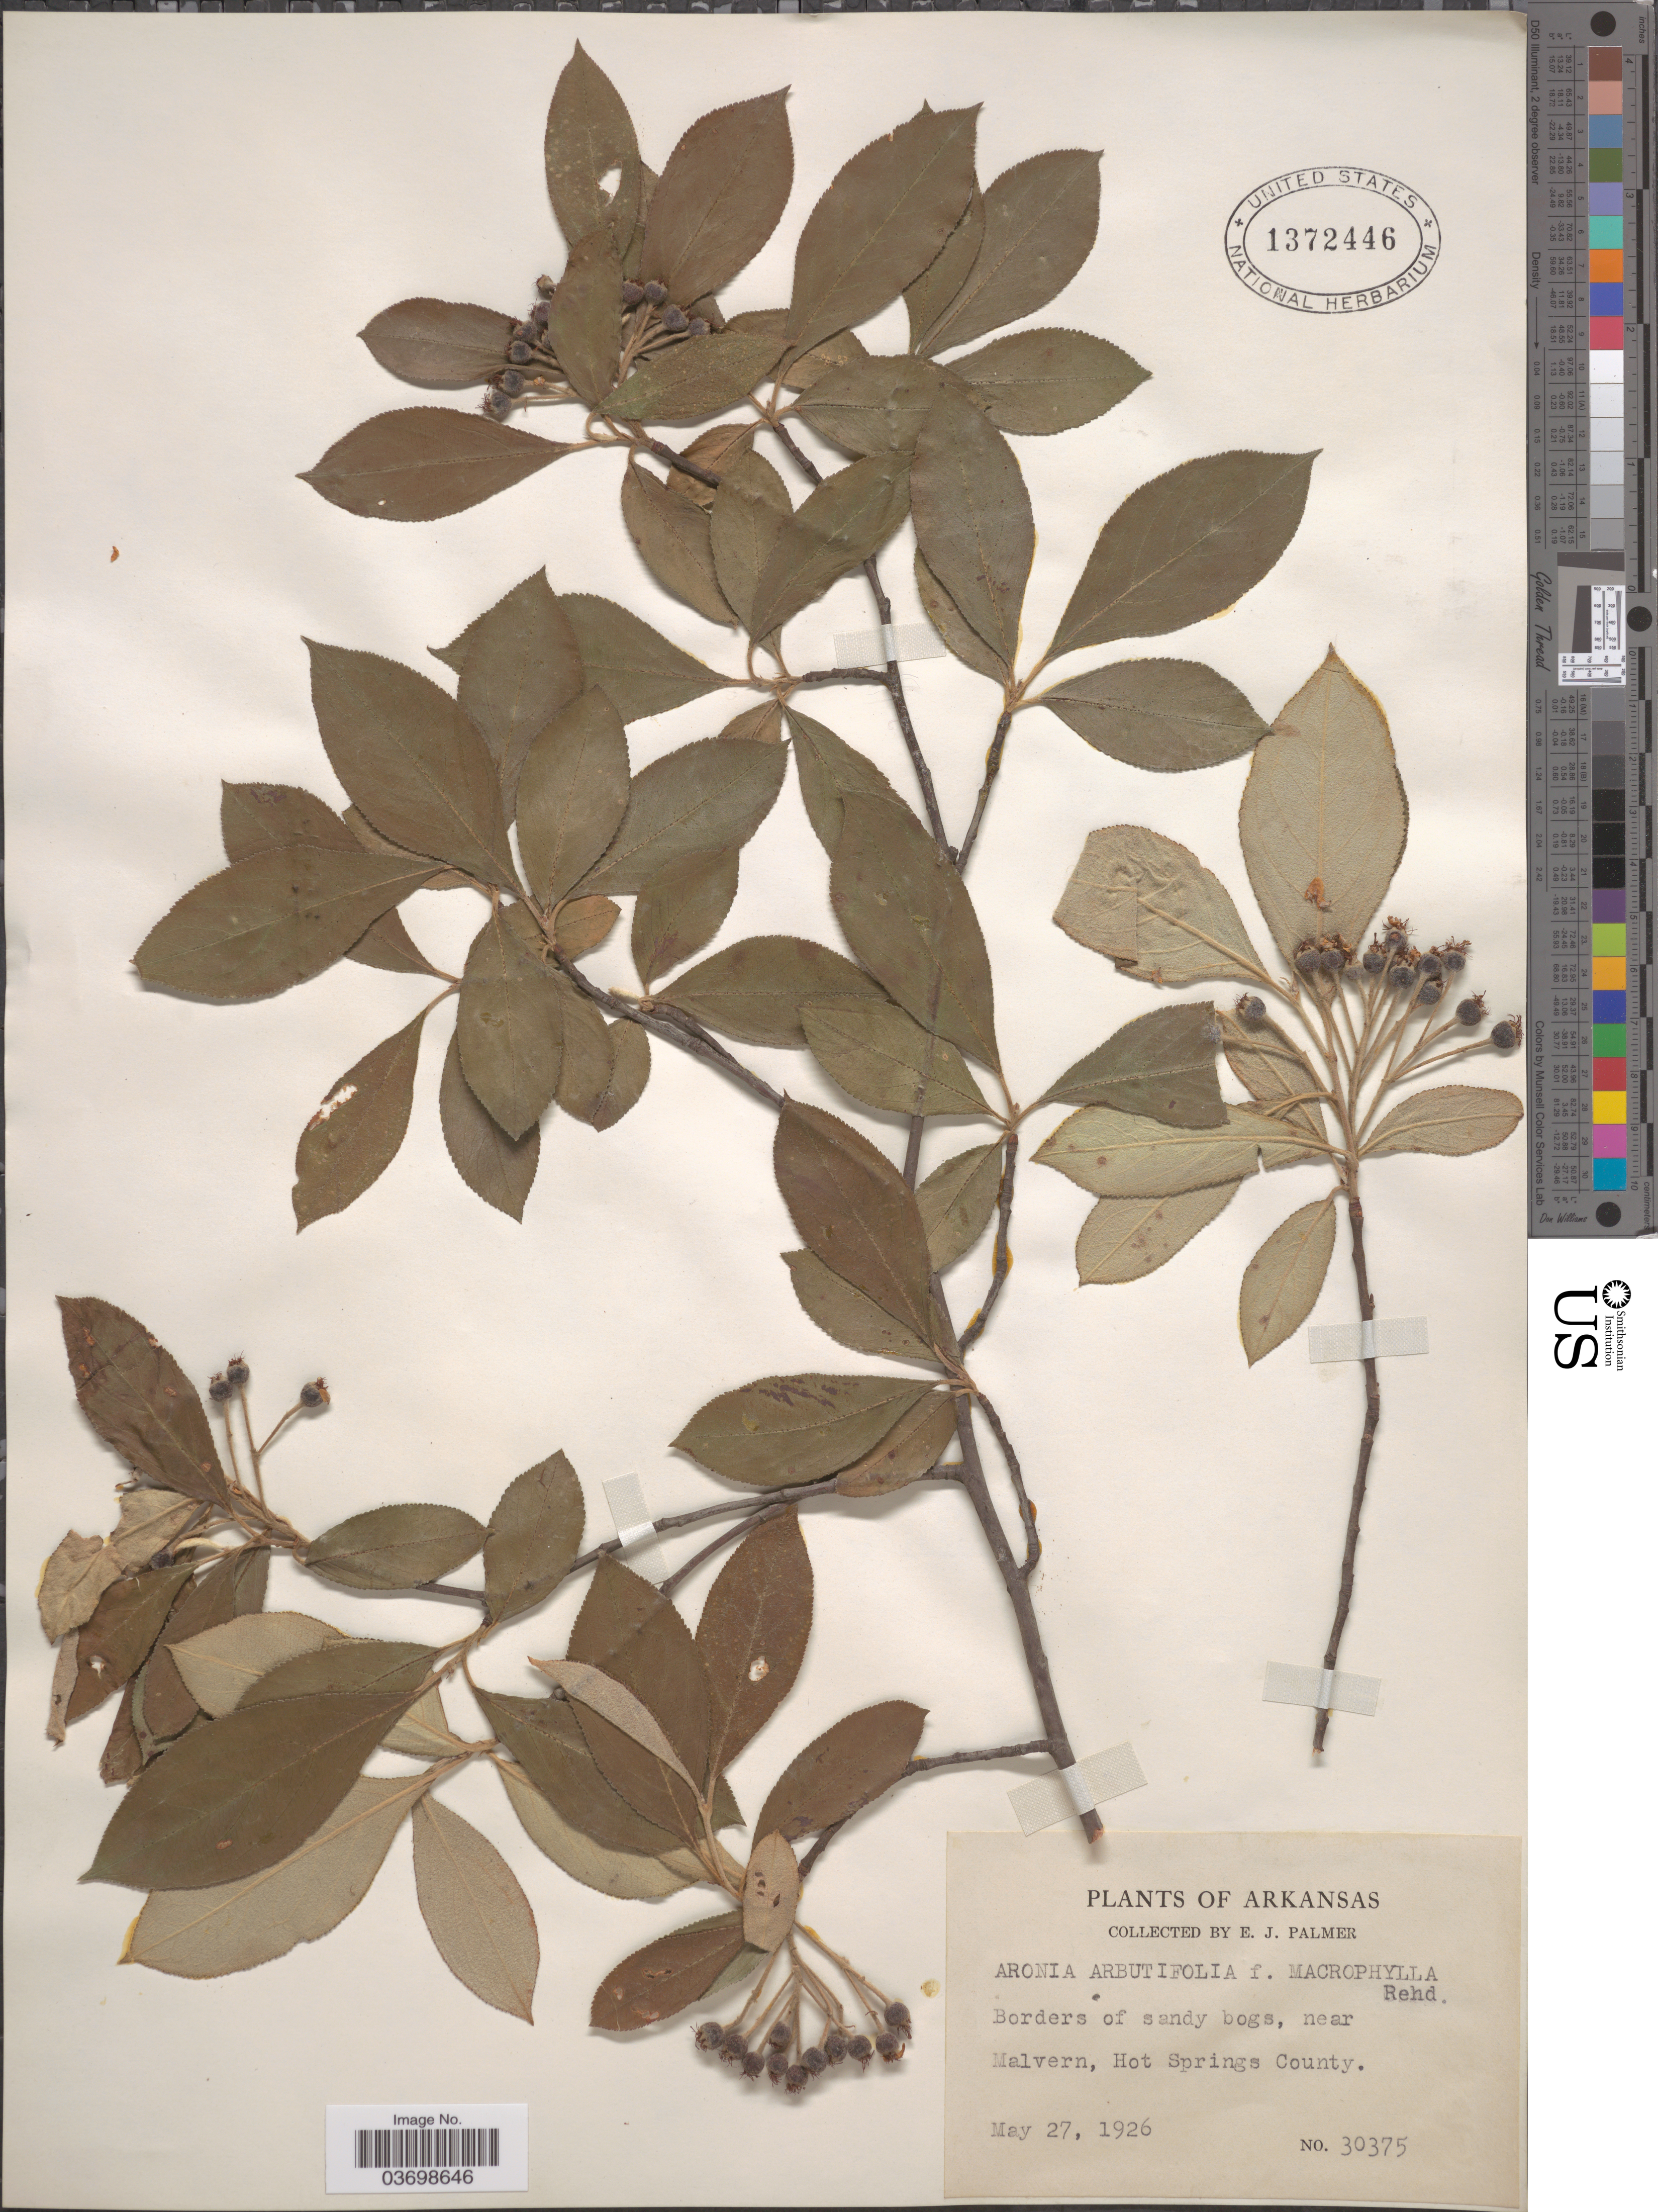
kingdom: Plantae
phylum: Tracheophyta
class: Magnoliopsida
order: Rosales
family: Rosaceae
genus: Aronia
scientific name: Aronia arbutifolia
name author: (L.) Pers.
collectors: E. J. Palmer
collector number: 30375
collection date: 1926-05-27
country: United States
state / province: Arkansas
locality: Near Malvern, Hot Springs County.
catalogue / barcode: US 1372446